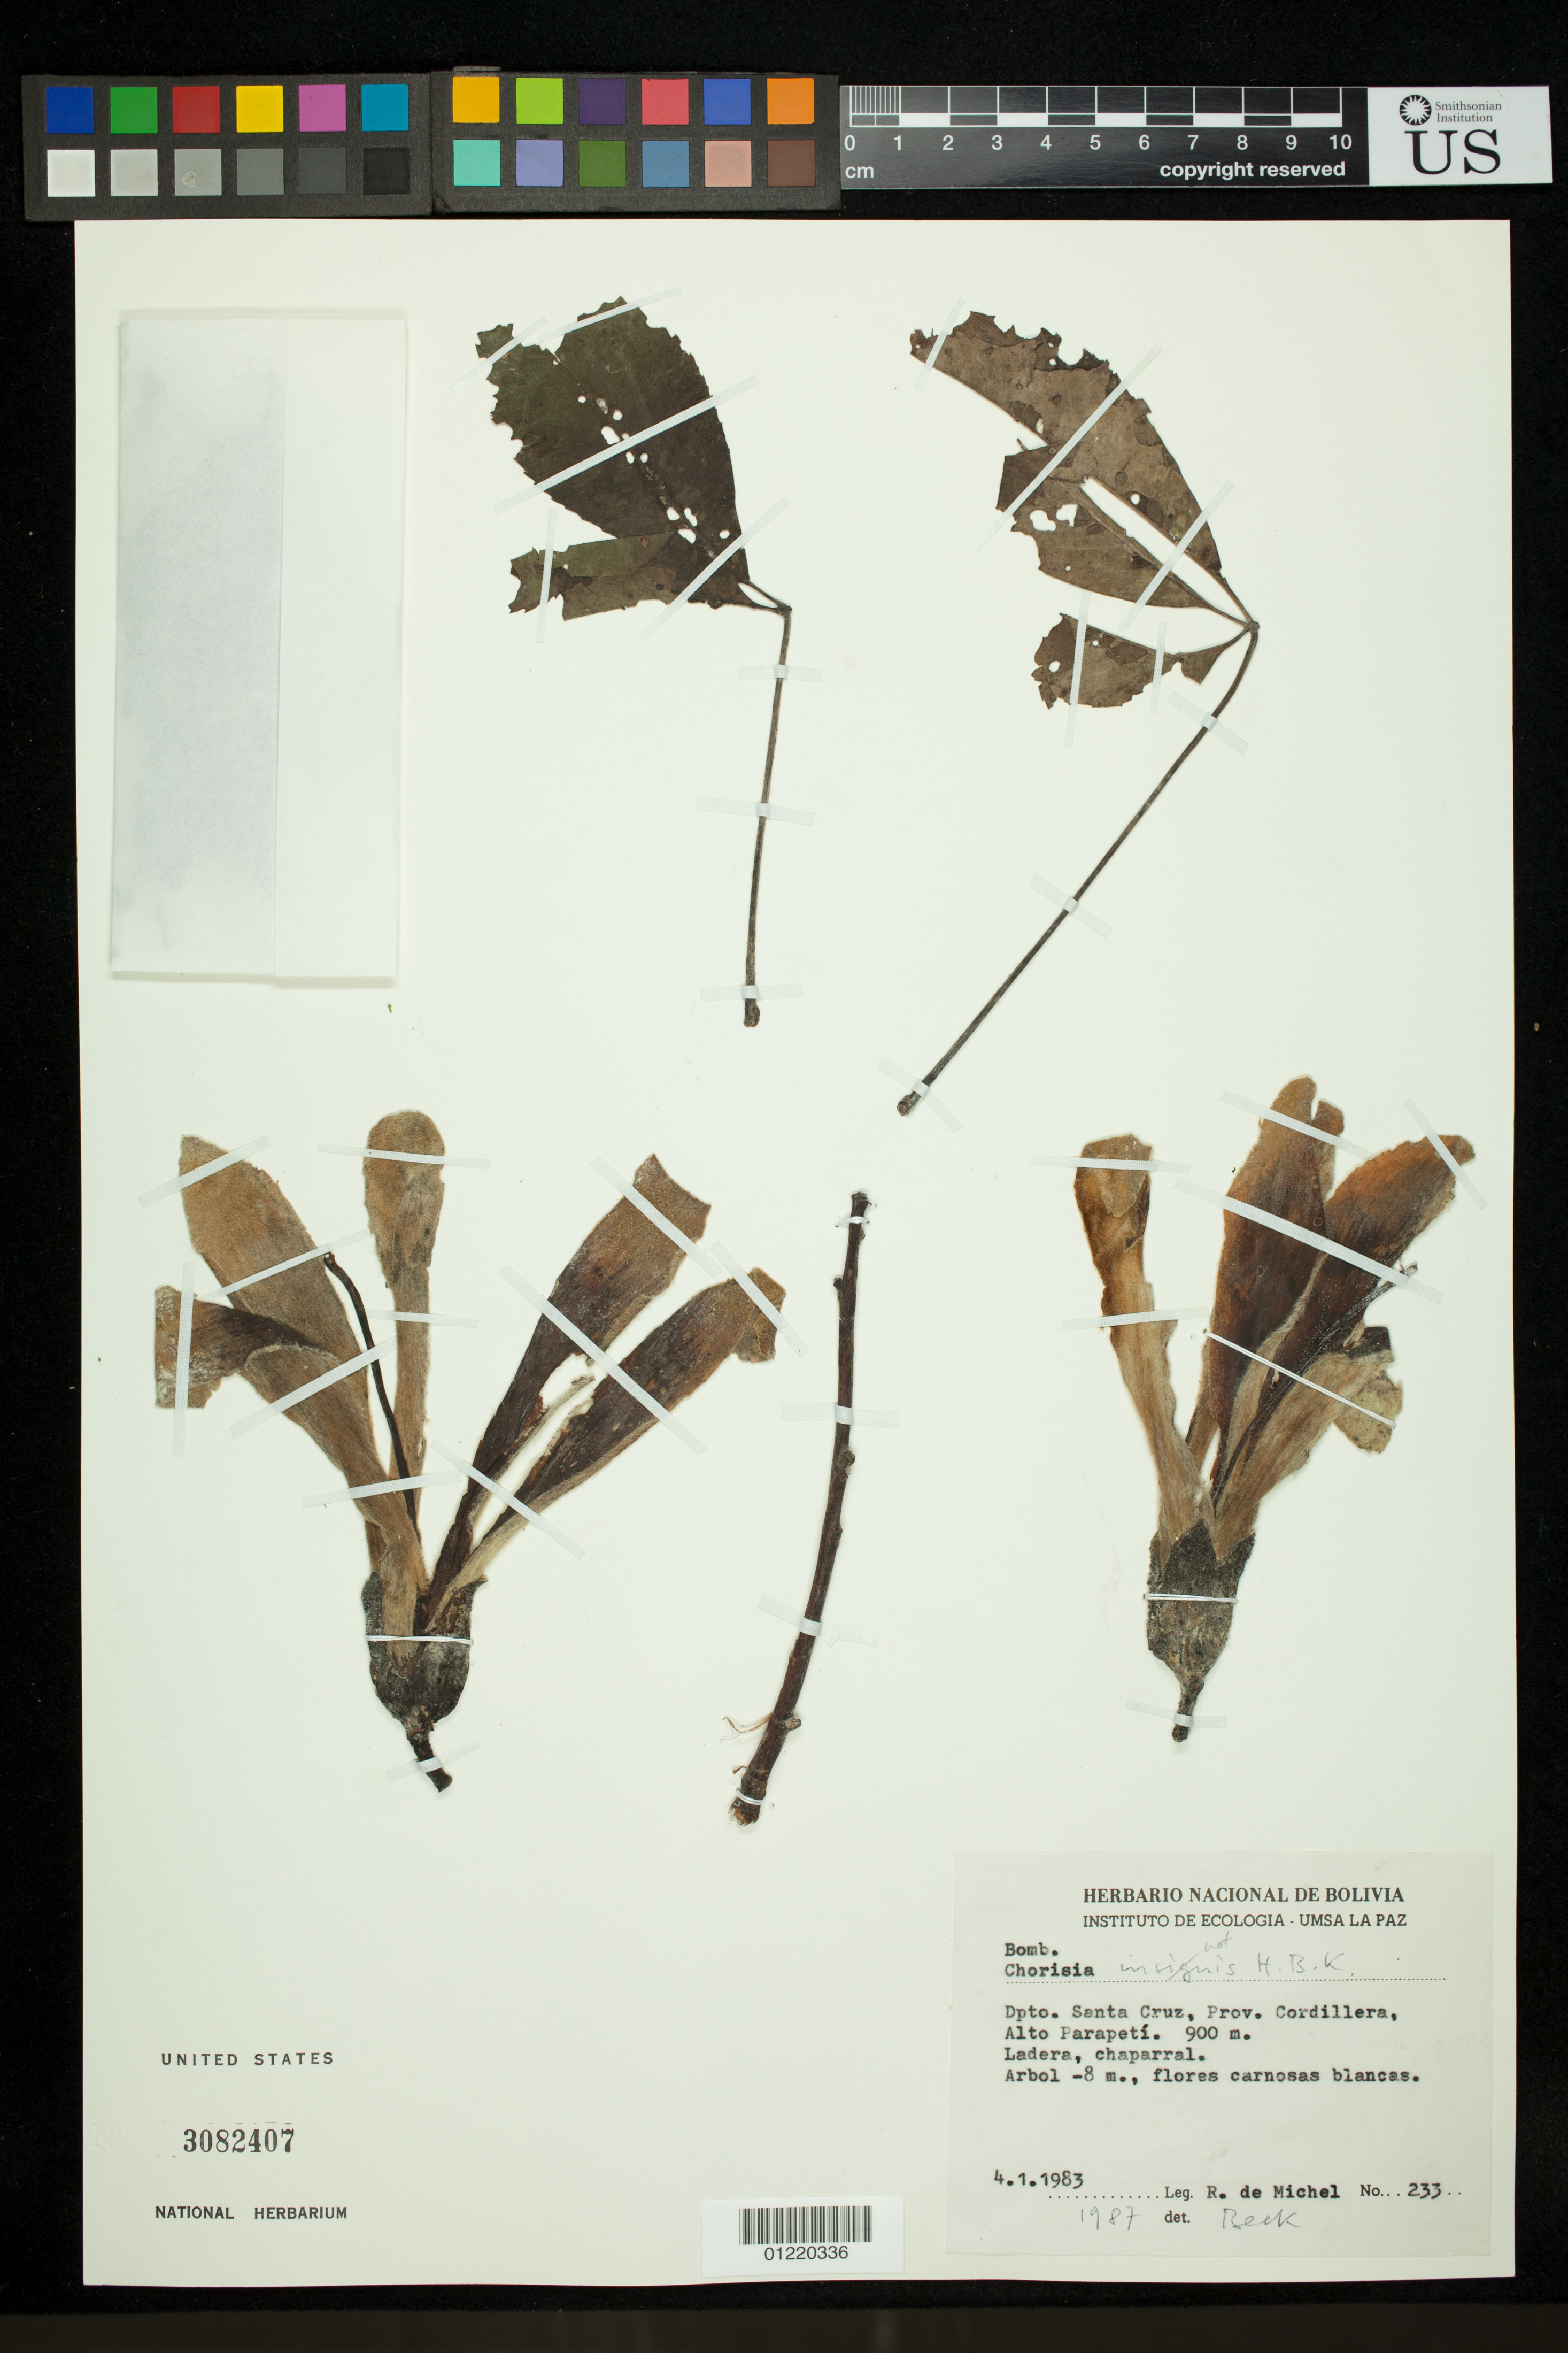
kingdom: Plantae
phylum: Tracheophyta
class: Magnoliopsida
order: Malvales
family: Malvaceae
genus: Ceiba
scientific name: Ceiba sp.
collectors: R. d. Michel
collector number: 233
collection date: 1983-01-04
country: Bolivia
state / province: Santa Cruz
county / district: Cordillera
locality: Alto Parapetí.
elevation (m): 900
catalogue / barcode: US 3082407